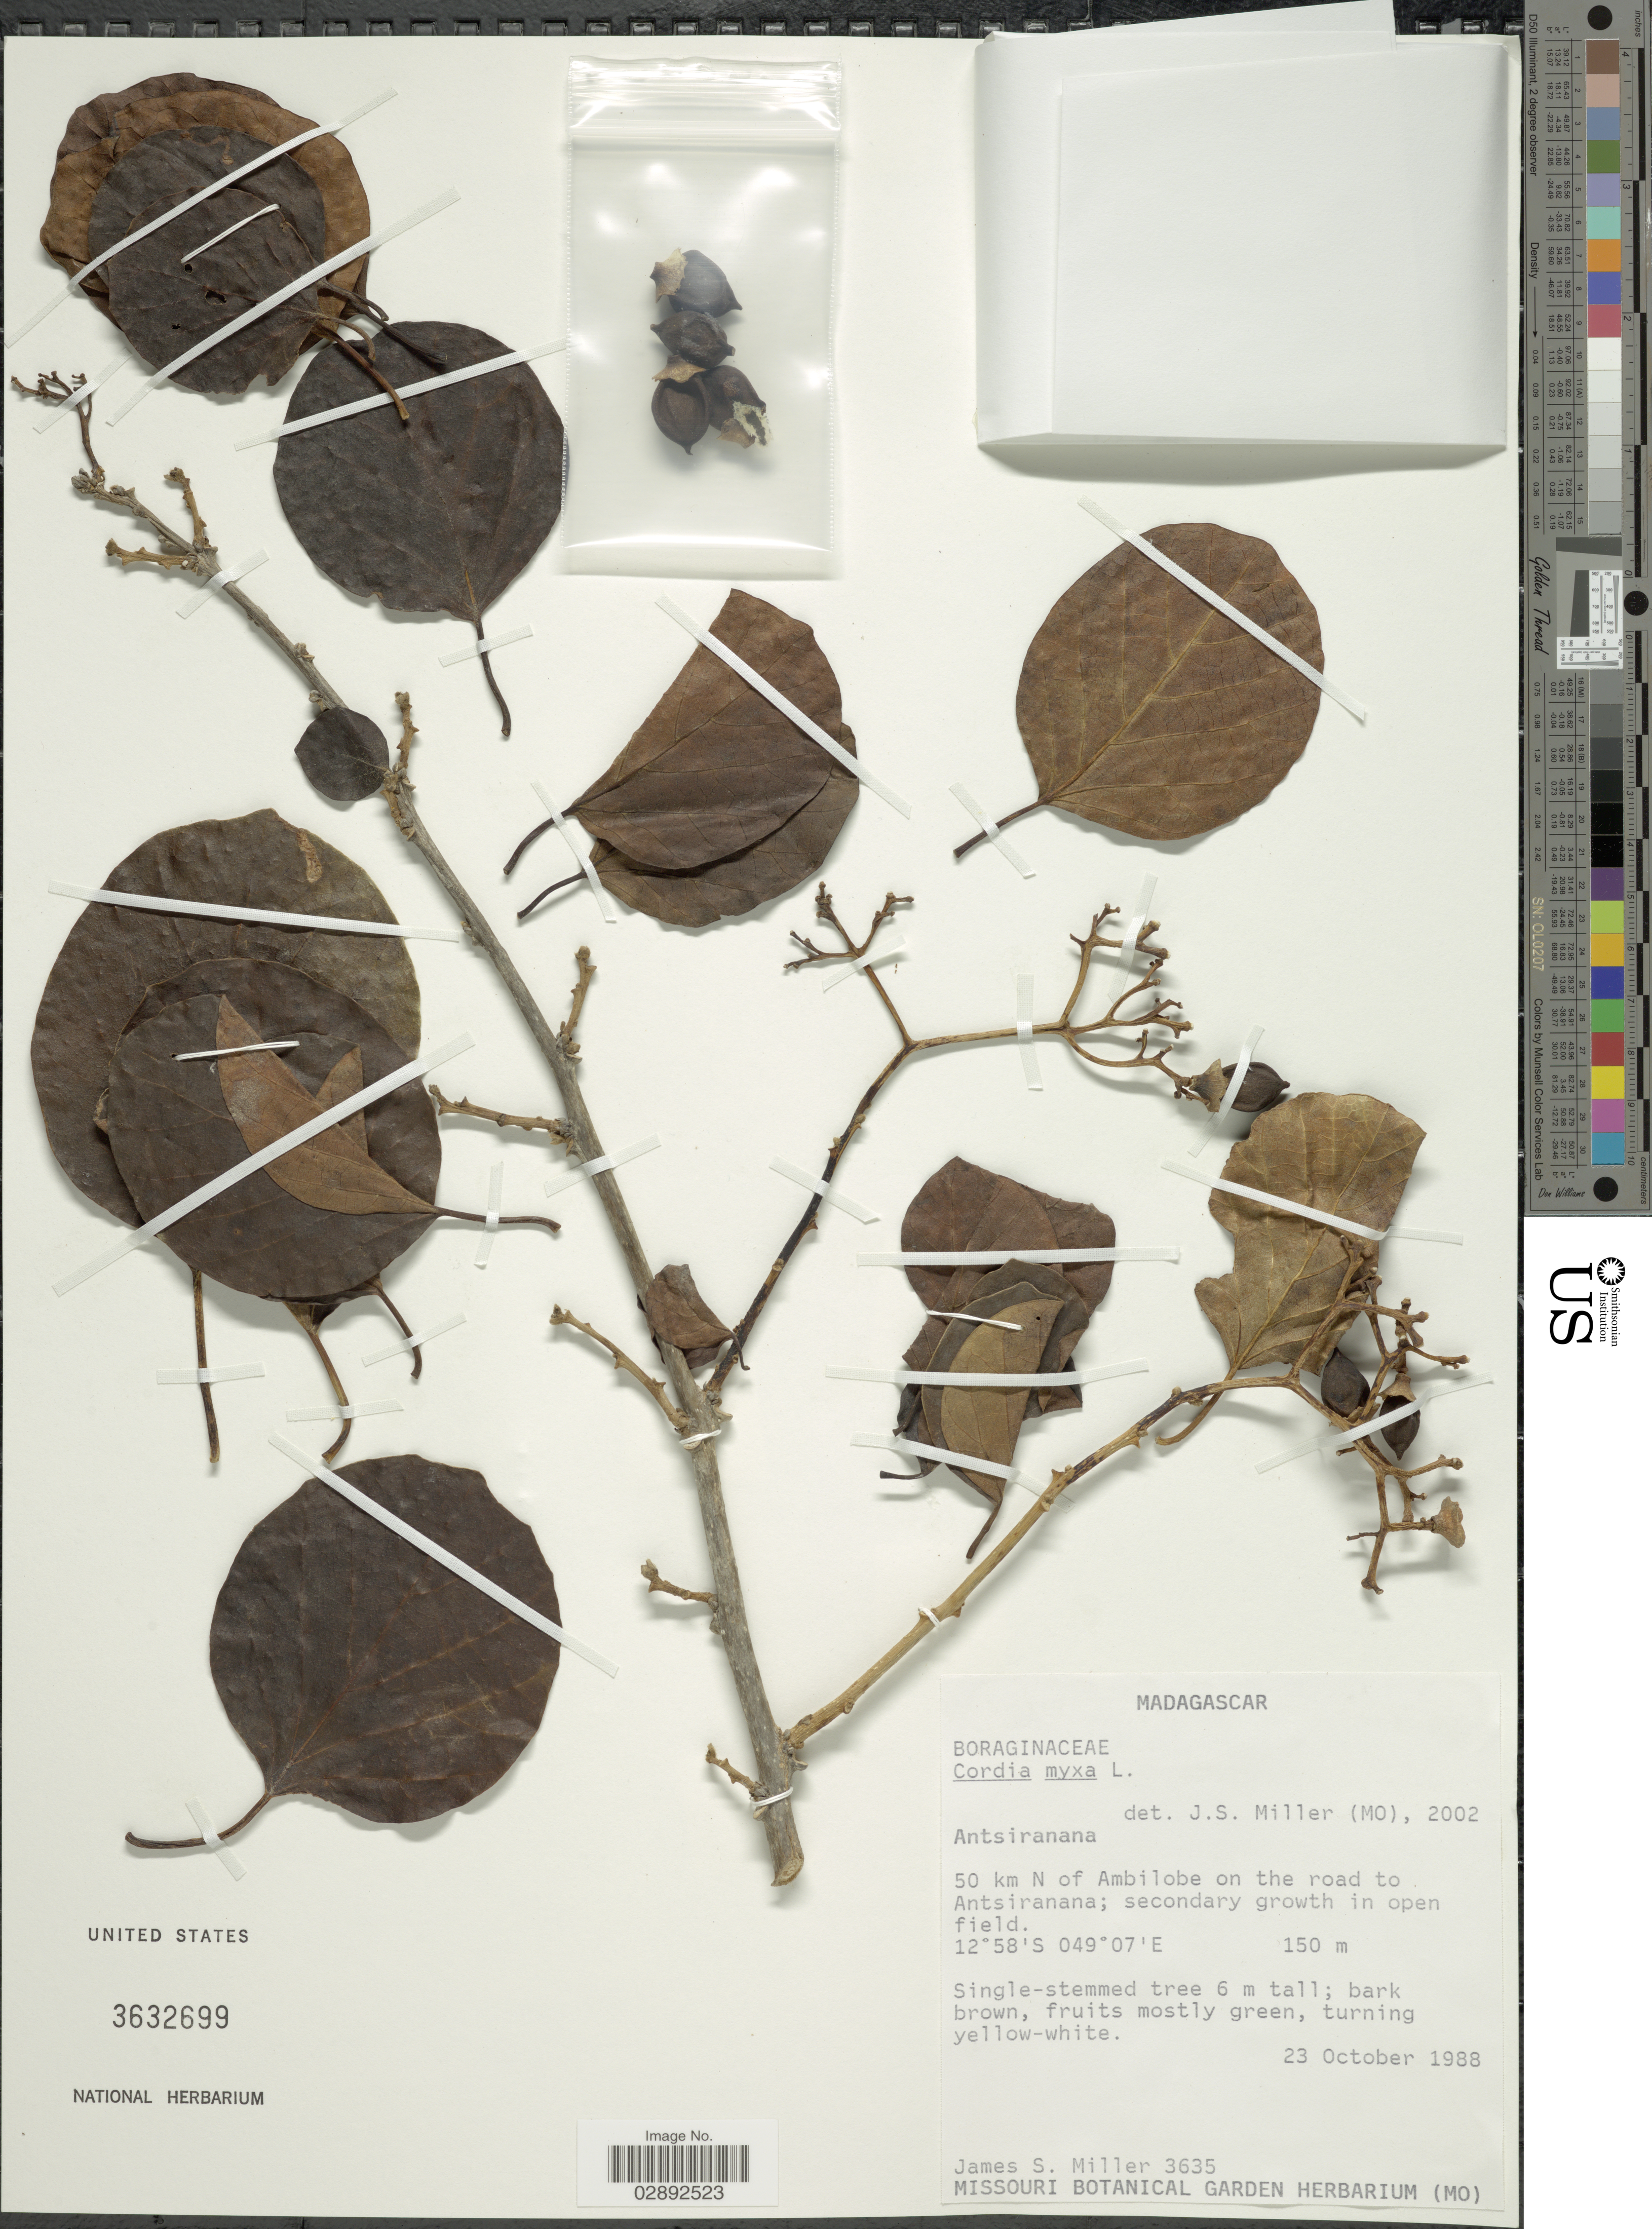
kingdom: Plantae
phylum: Tracheophyta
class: Magnoliopsida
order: Boraginales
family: Cordiaceae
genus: Cordia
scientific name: Cordia myxa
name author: L.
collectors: J. S. Miller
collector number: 3635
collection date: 1988-10-23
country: Madagascar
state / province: Diana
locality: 50 km N of Ambilobe on the road to Antsiranana.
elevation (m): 150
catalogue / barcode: US 3632699